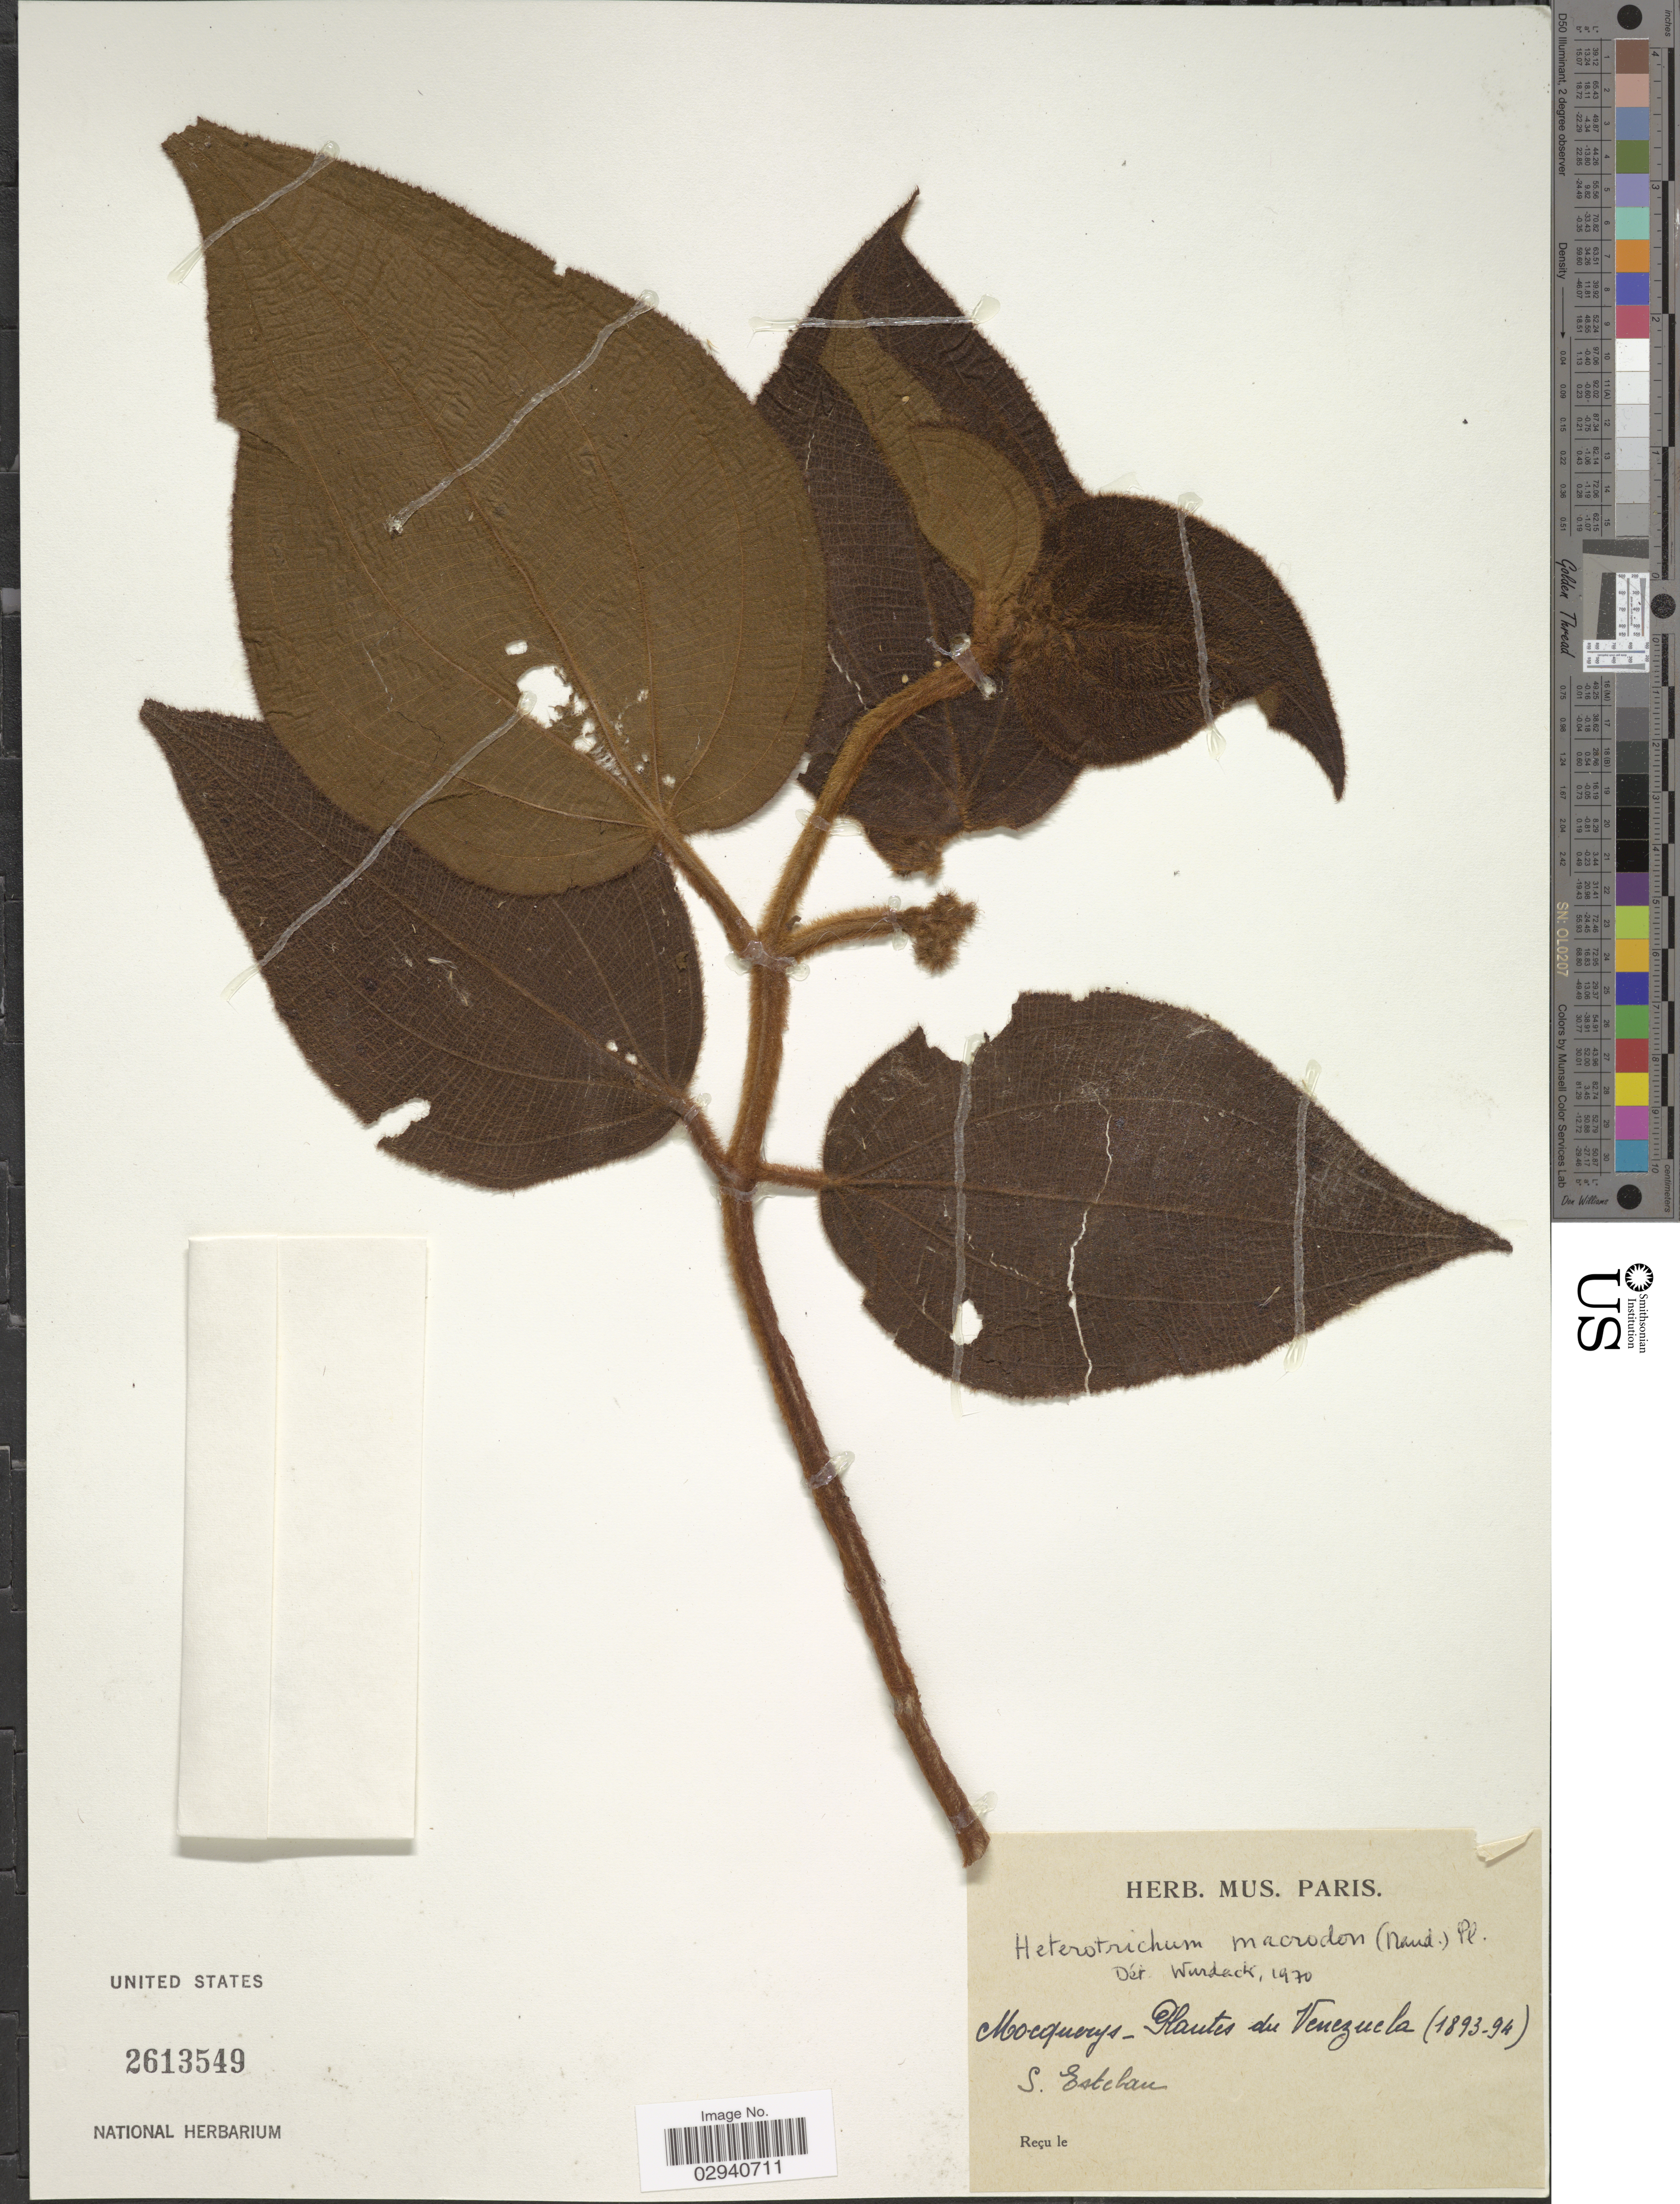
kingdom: Plantae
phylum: Tracheophyta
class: Magnoliopsida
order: Myrtales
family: Melastomataceae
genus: Miconia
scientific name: Miconia macrodon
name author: (Naudin) Wurdack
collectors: A. Mocquerys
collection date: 1893/1894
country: Venezuela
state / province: Carabobo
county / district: Puerto Cabello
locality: San Esteban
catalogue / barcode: US 2613549